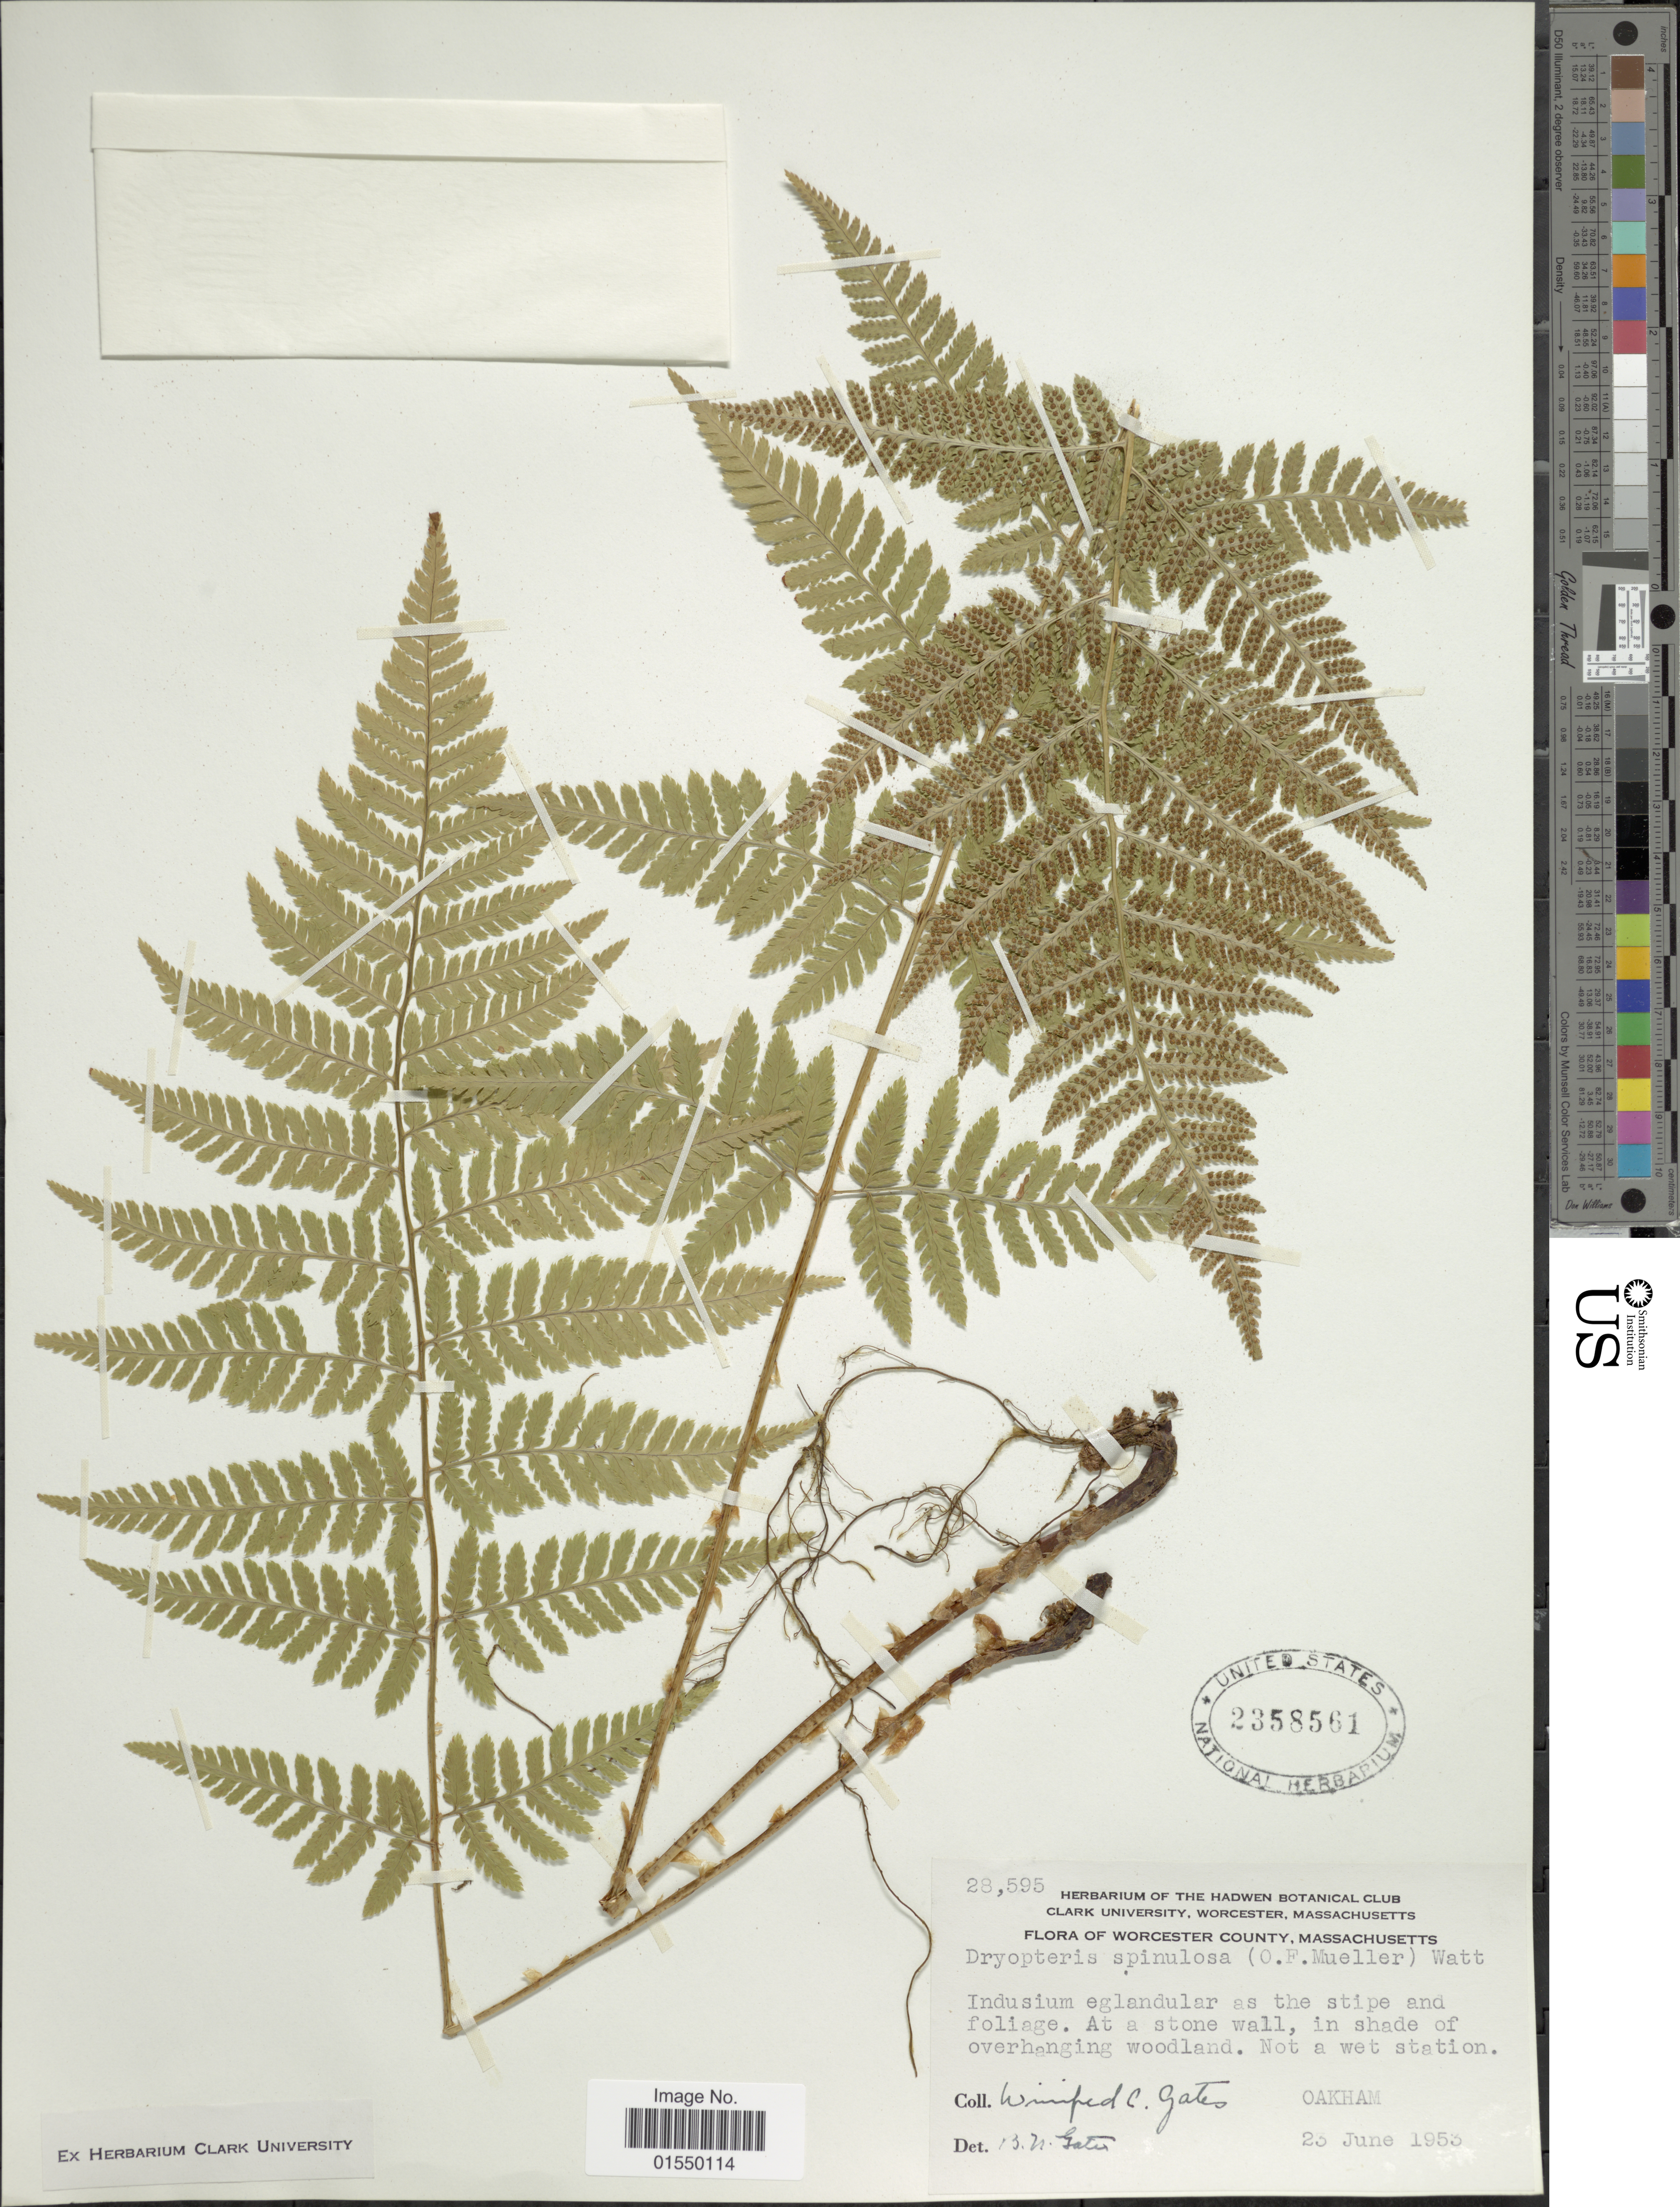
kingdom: Plantae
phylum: Tracheophyta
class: Polypodiopsida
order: Polypodiales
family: Dryopteridaceae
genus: Dryopteris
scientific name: Dryopteris carthusiana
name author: (Villars) H.P. Fuchs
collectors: W. Gates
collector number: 28595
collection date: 1953-06-23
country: United States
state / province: Massachusetts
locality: Worcester County, Oakham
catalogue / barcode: US 2358561